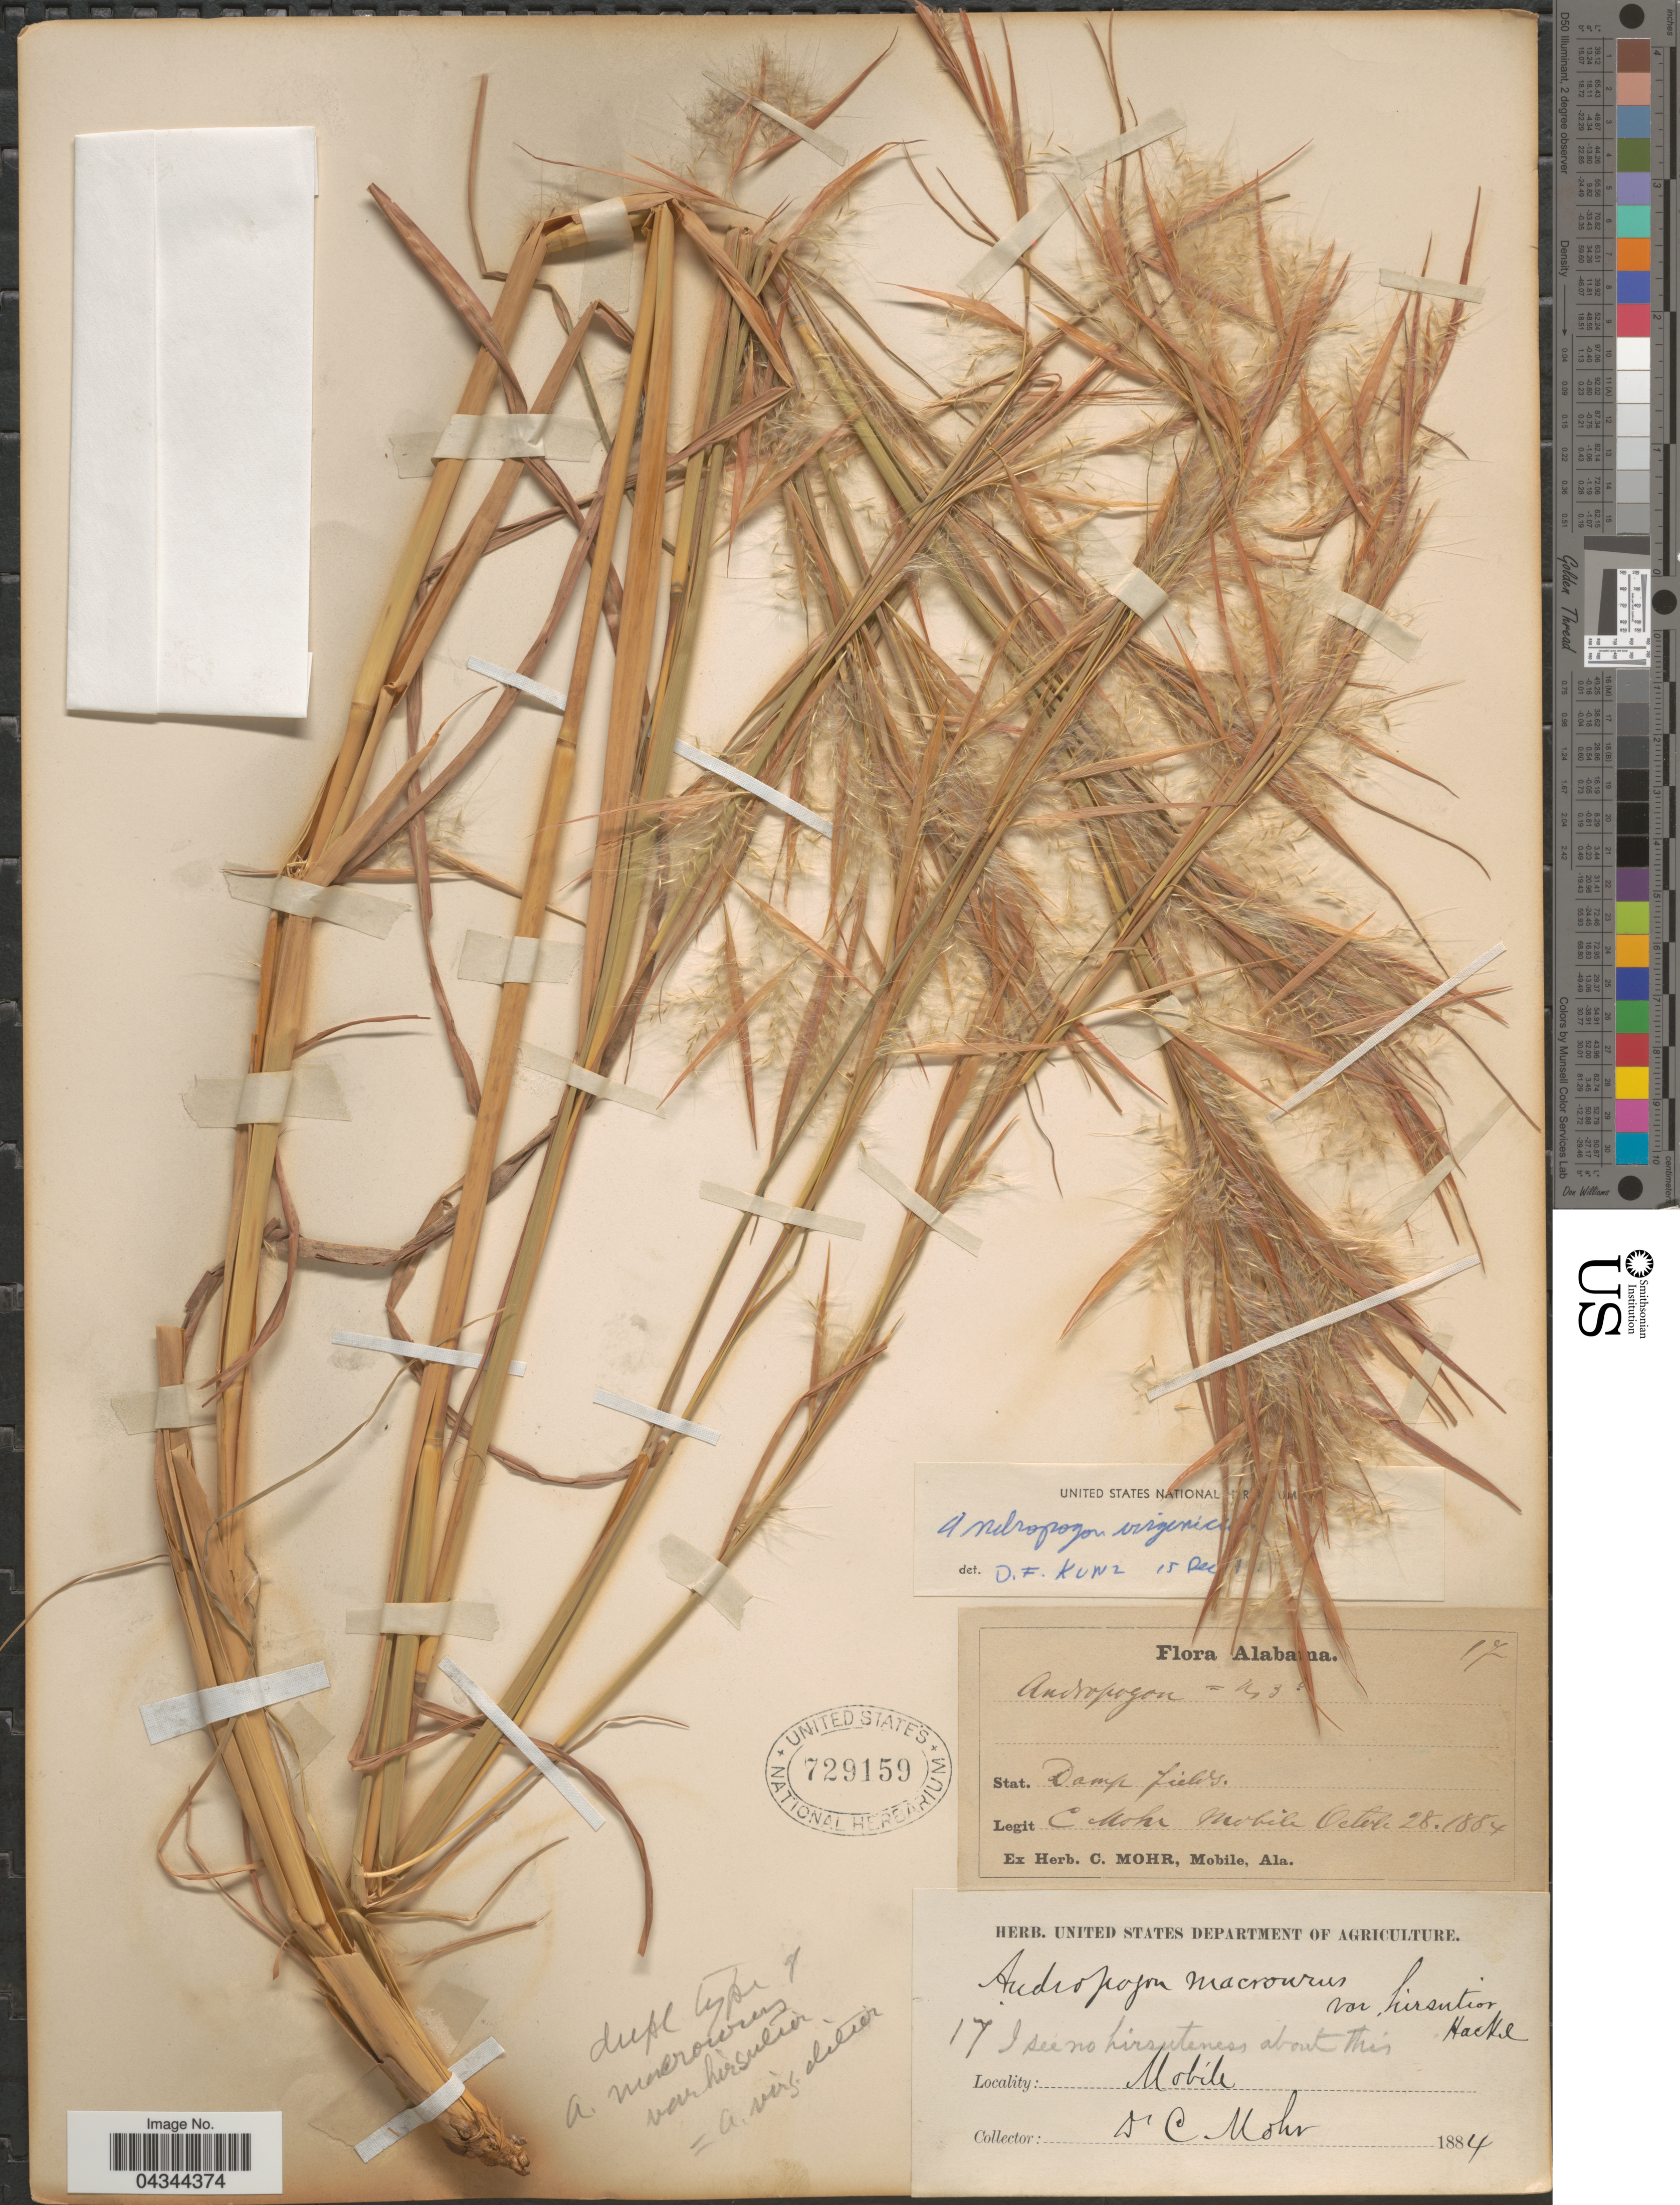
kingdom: Plantae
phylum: Tracheophyta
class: Liliopsida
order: Poales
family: Poaceae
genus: Andropogon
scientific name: Andropogon virginicus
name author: L.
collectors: C. T. Mohr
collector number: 17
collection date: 1884-10-28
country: United States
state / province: Alabama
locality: Stat. Damp fields. Mobile.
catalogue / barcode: US 729159